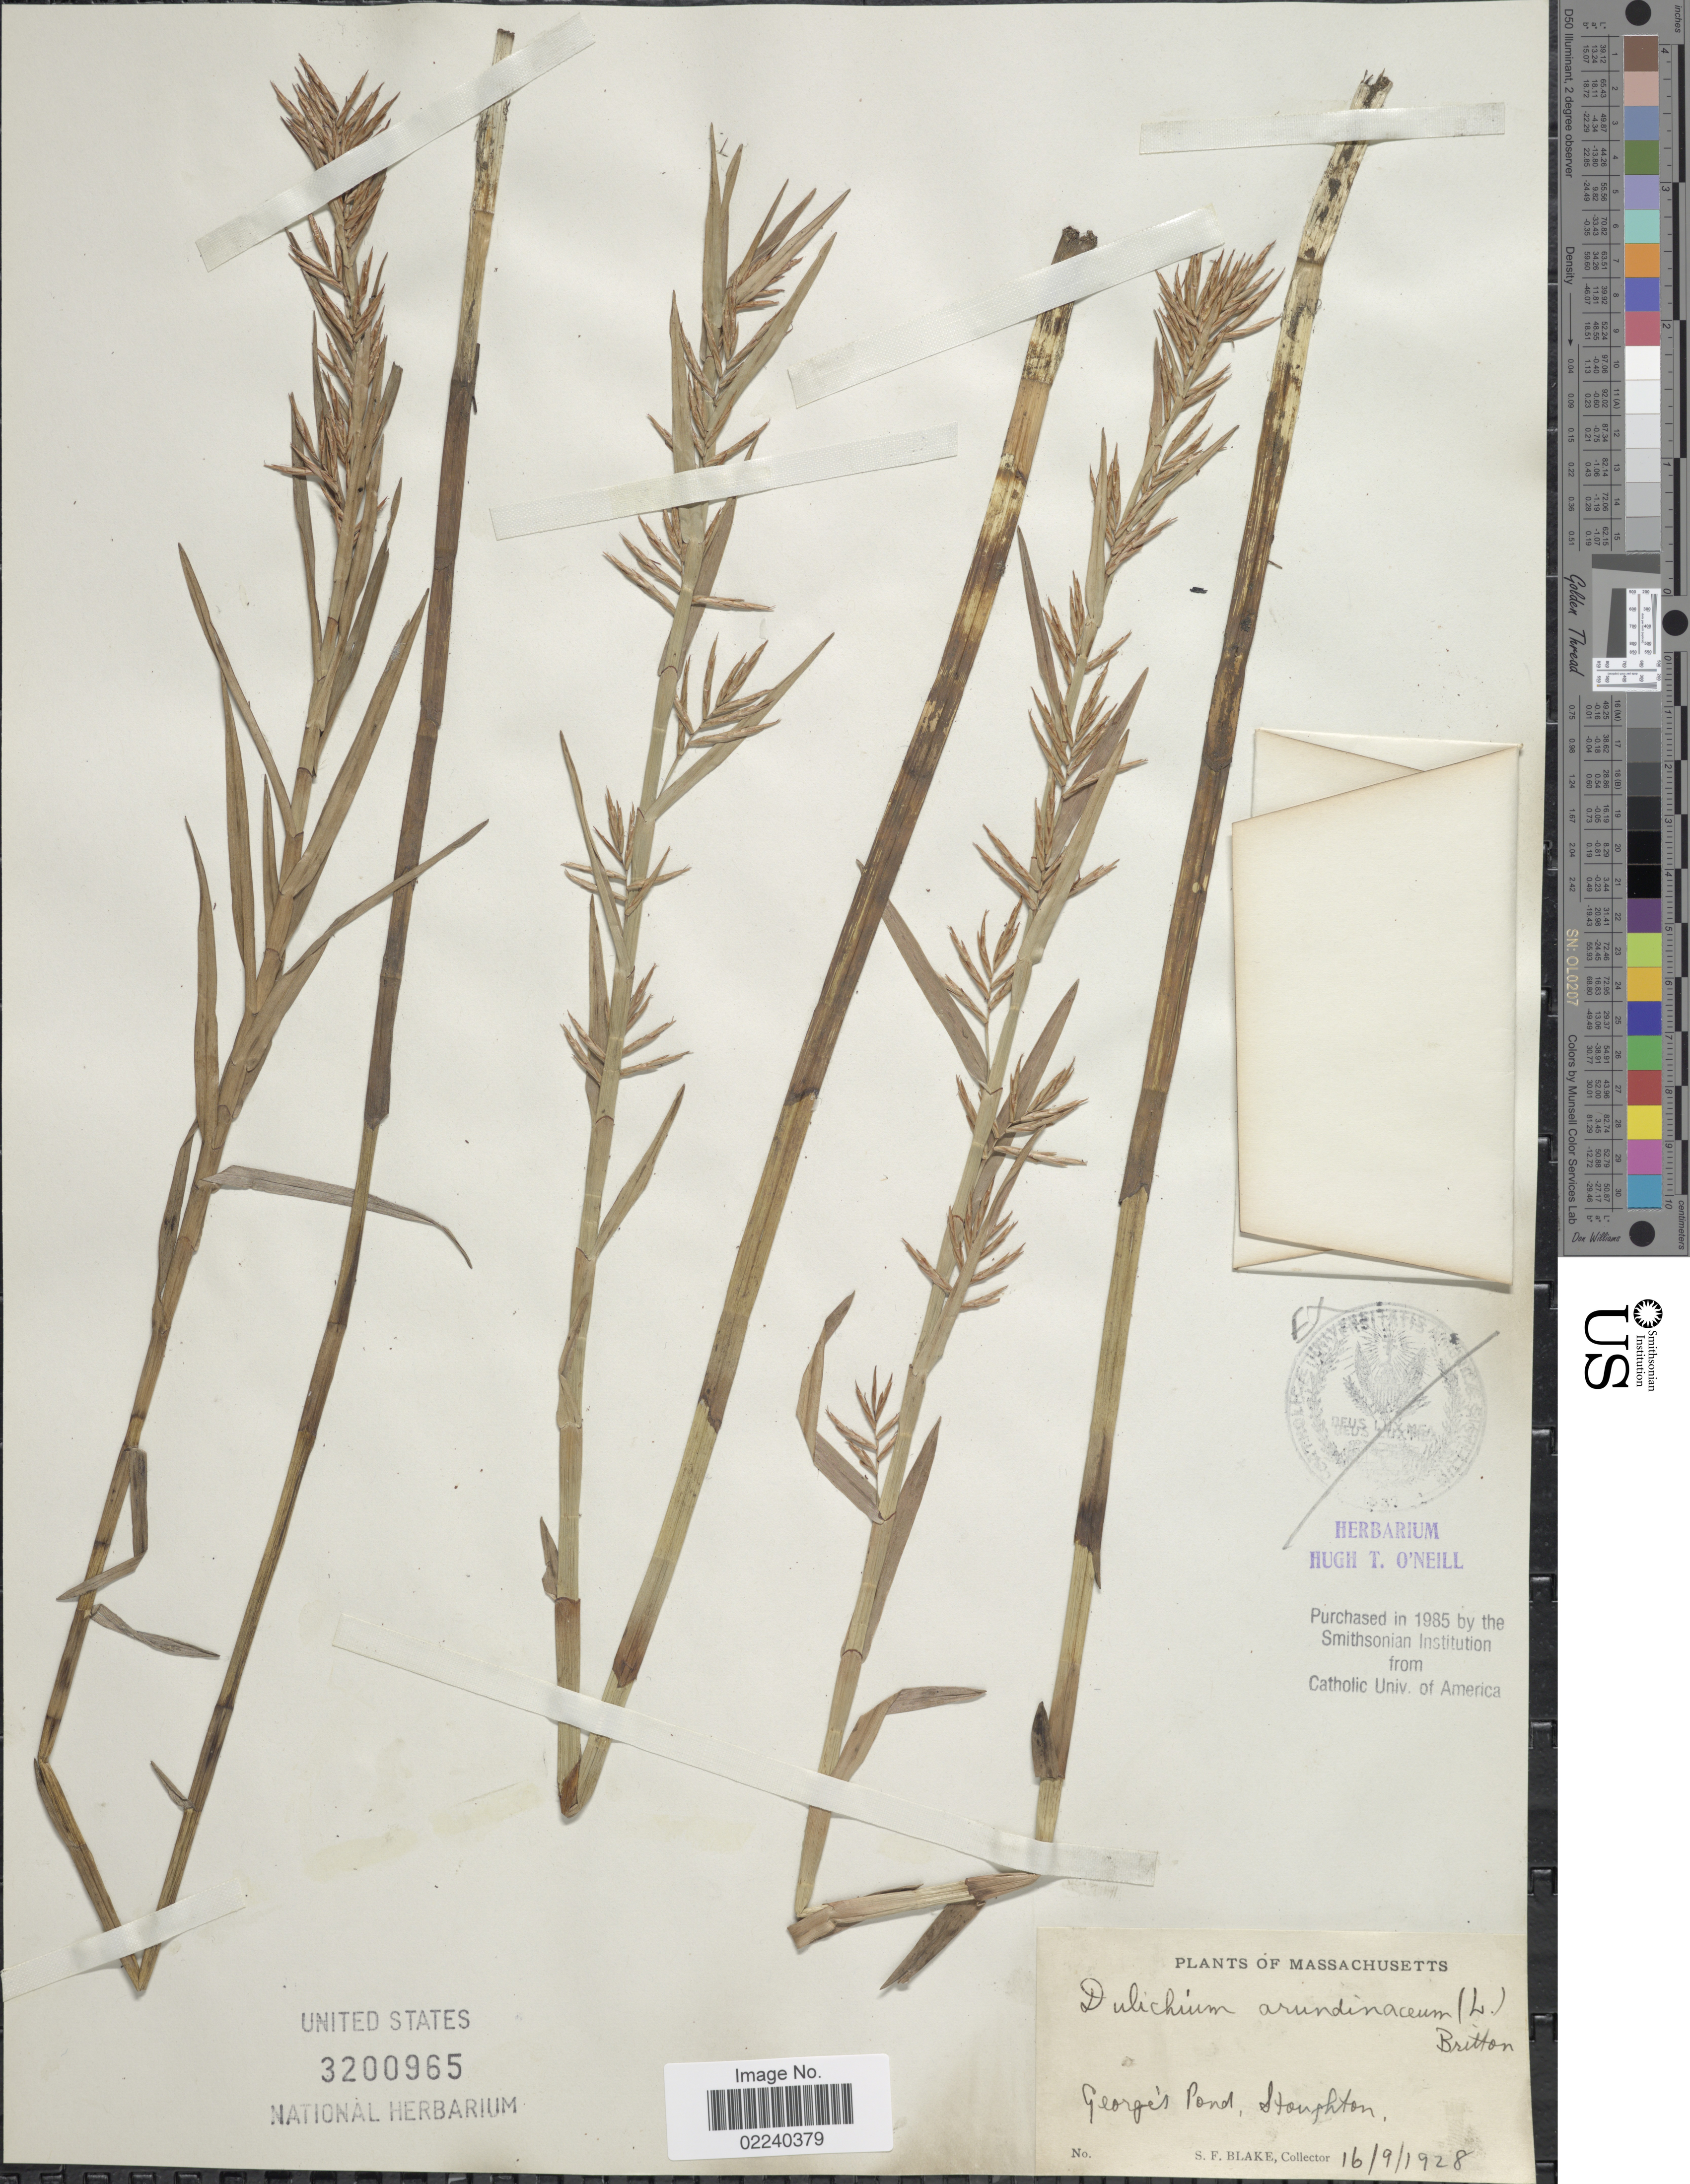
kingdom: Plantae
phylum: Tracheophyta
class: Liliopsida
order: Poales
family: Cyperaceae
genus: Dulichium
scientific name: Dulichium arundinaceum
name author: (L.) Britton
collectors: S. Blake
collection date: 1928-09-16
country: United States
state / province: Massachusetts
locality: Georges Pond, Houghton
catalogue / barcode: US 3200965